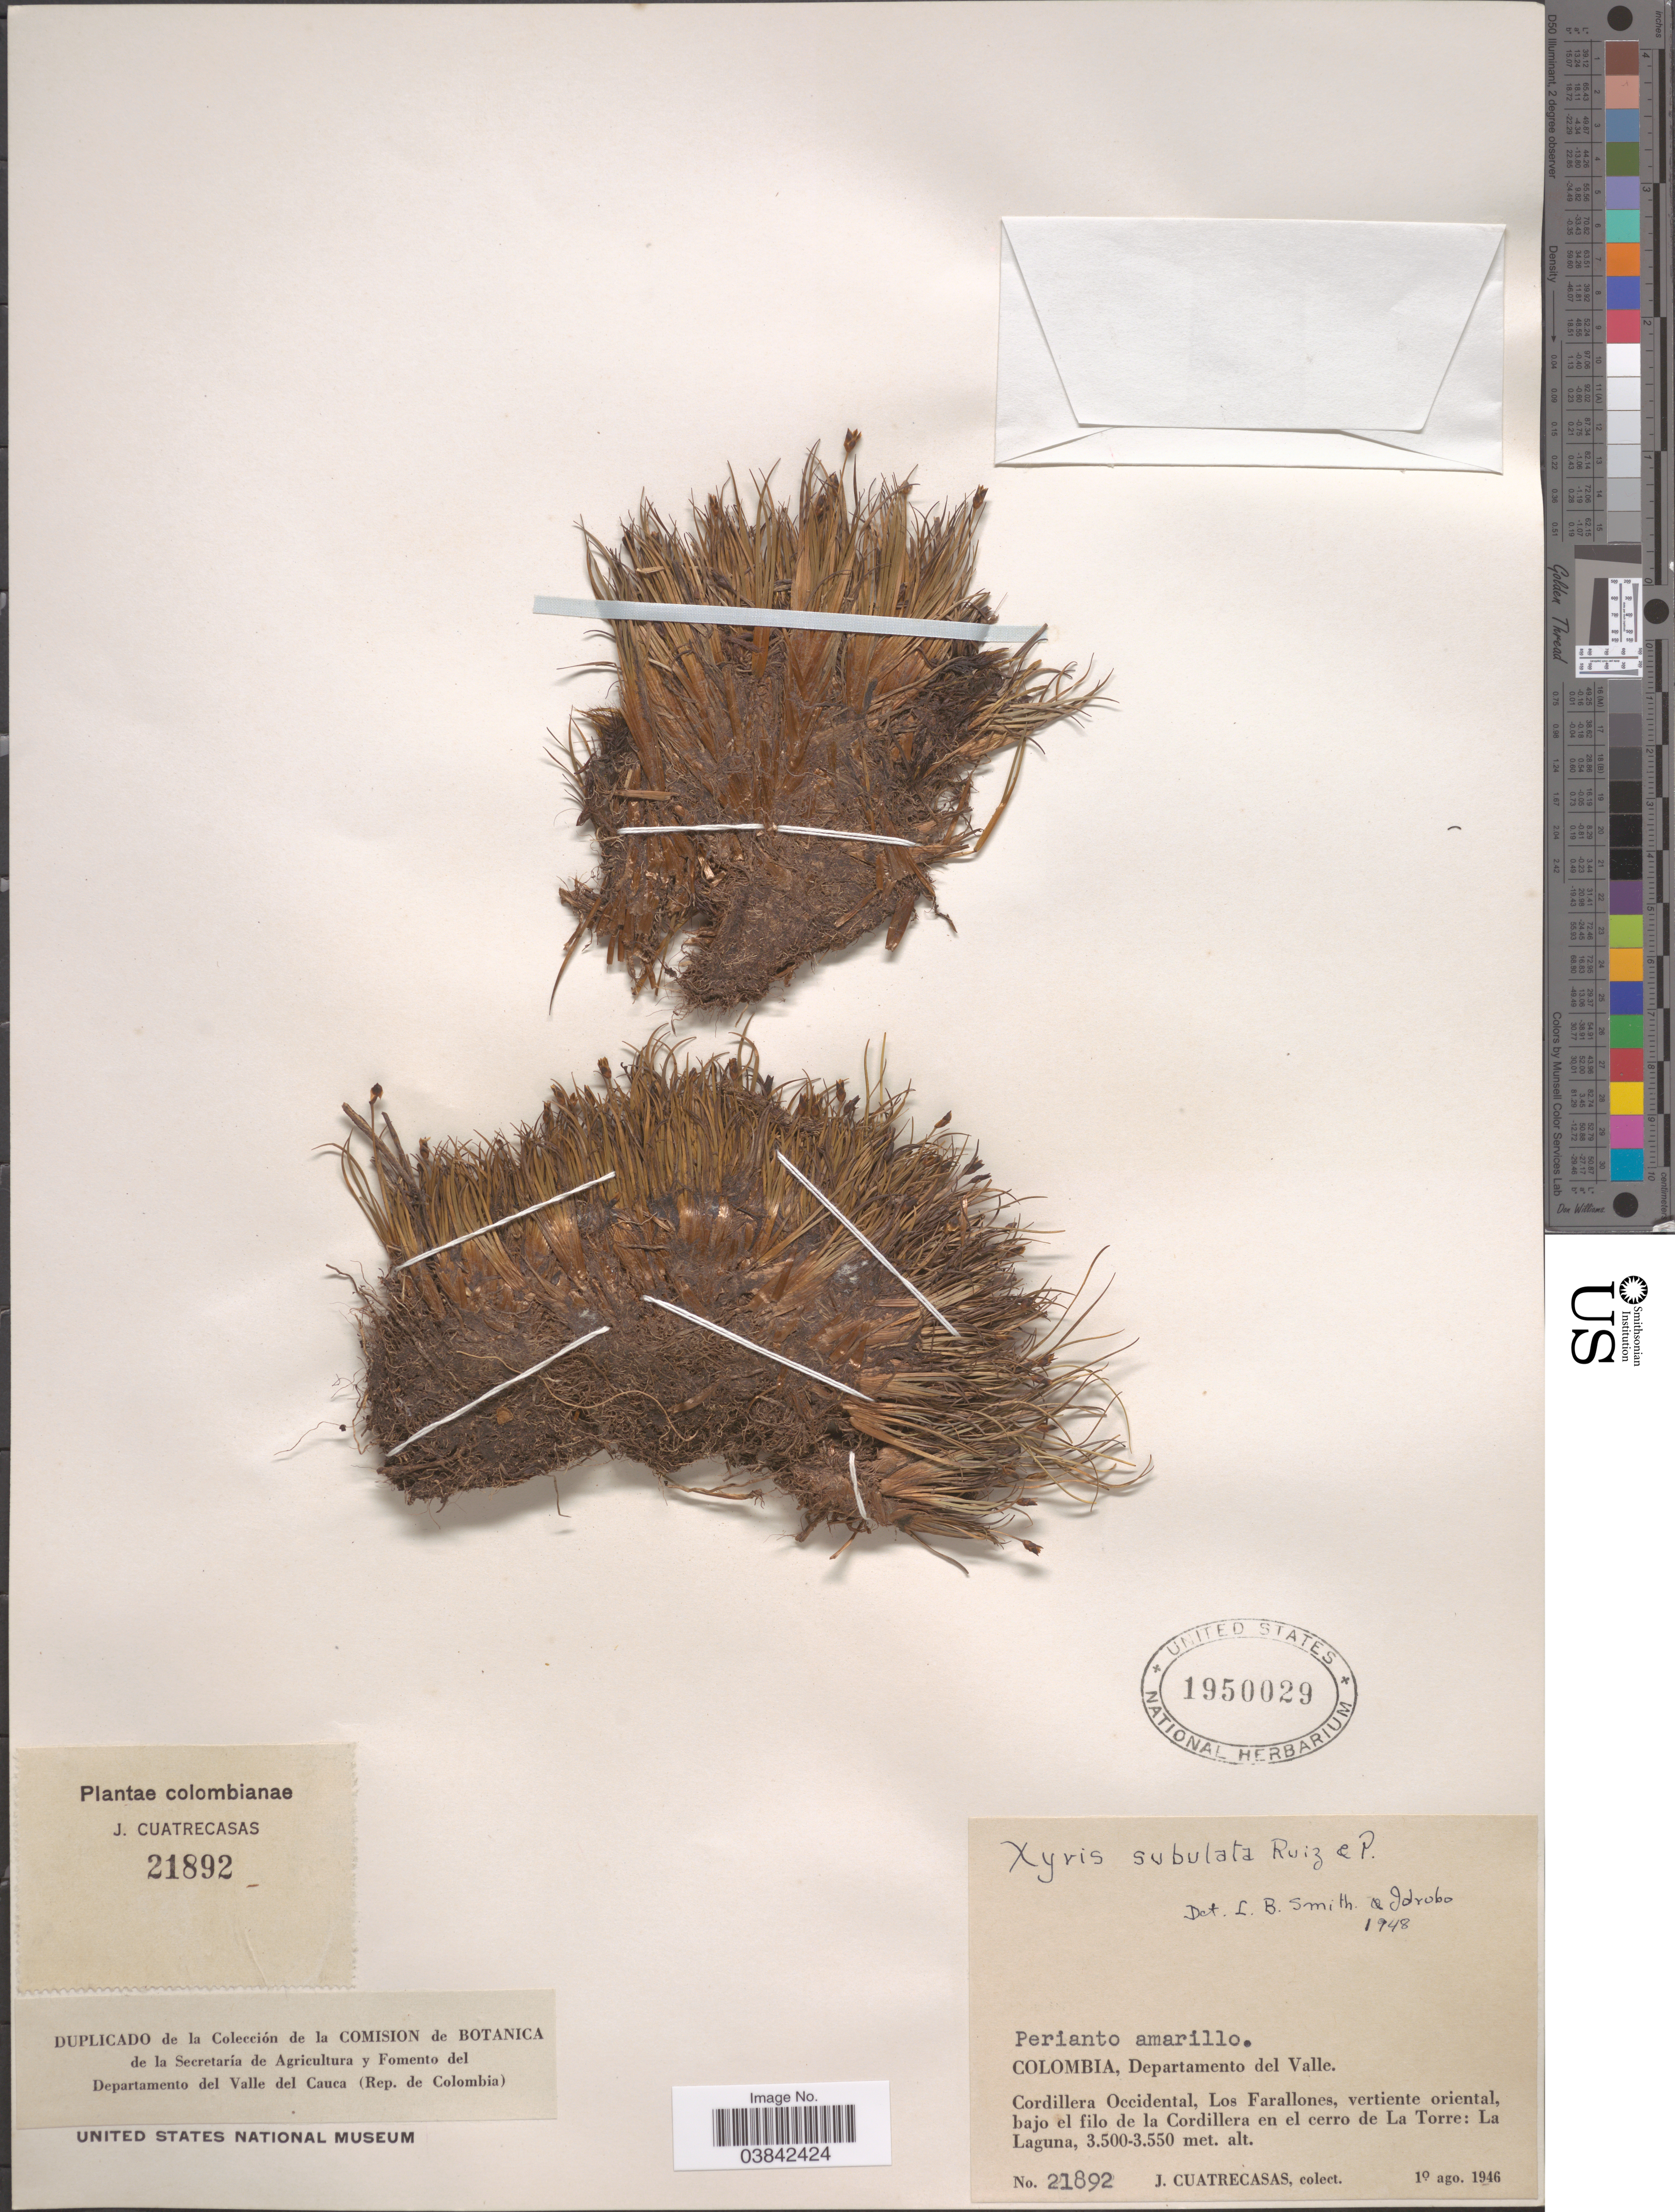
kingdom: Plantae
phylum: Tracheophyta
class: Liliopsida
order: Poales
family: Xyridaceae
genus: Xyris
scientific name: Xyris subulata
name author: Ruiz & Pav.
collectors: J. Cuatrecasas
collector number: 21892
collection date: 1946-08-10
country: Colombia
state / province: Valle del Cauca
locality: Departamento del Valle. Cordillera Occidental, Los Farallones, vertiente oriental, bajo el filo de la Cordillera en el cerro de La Torre: La Laguna.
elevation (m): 3500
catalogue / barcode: US 1950029